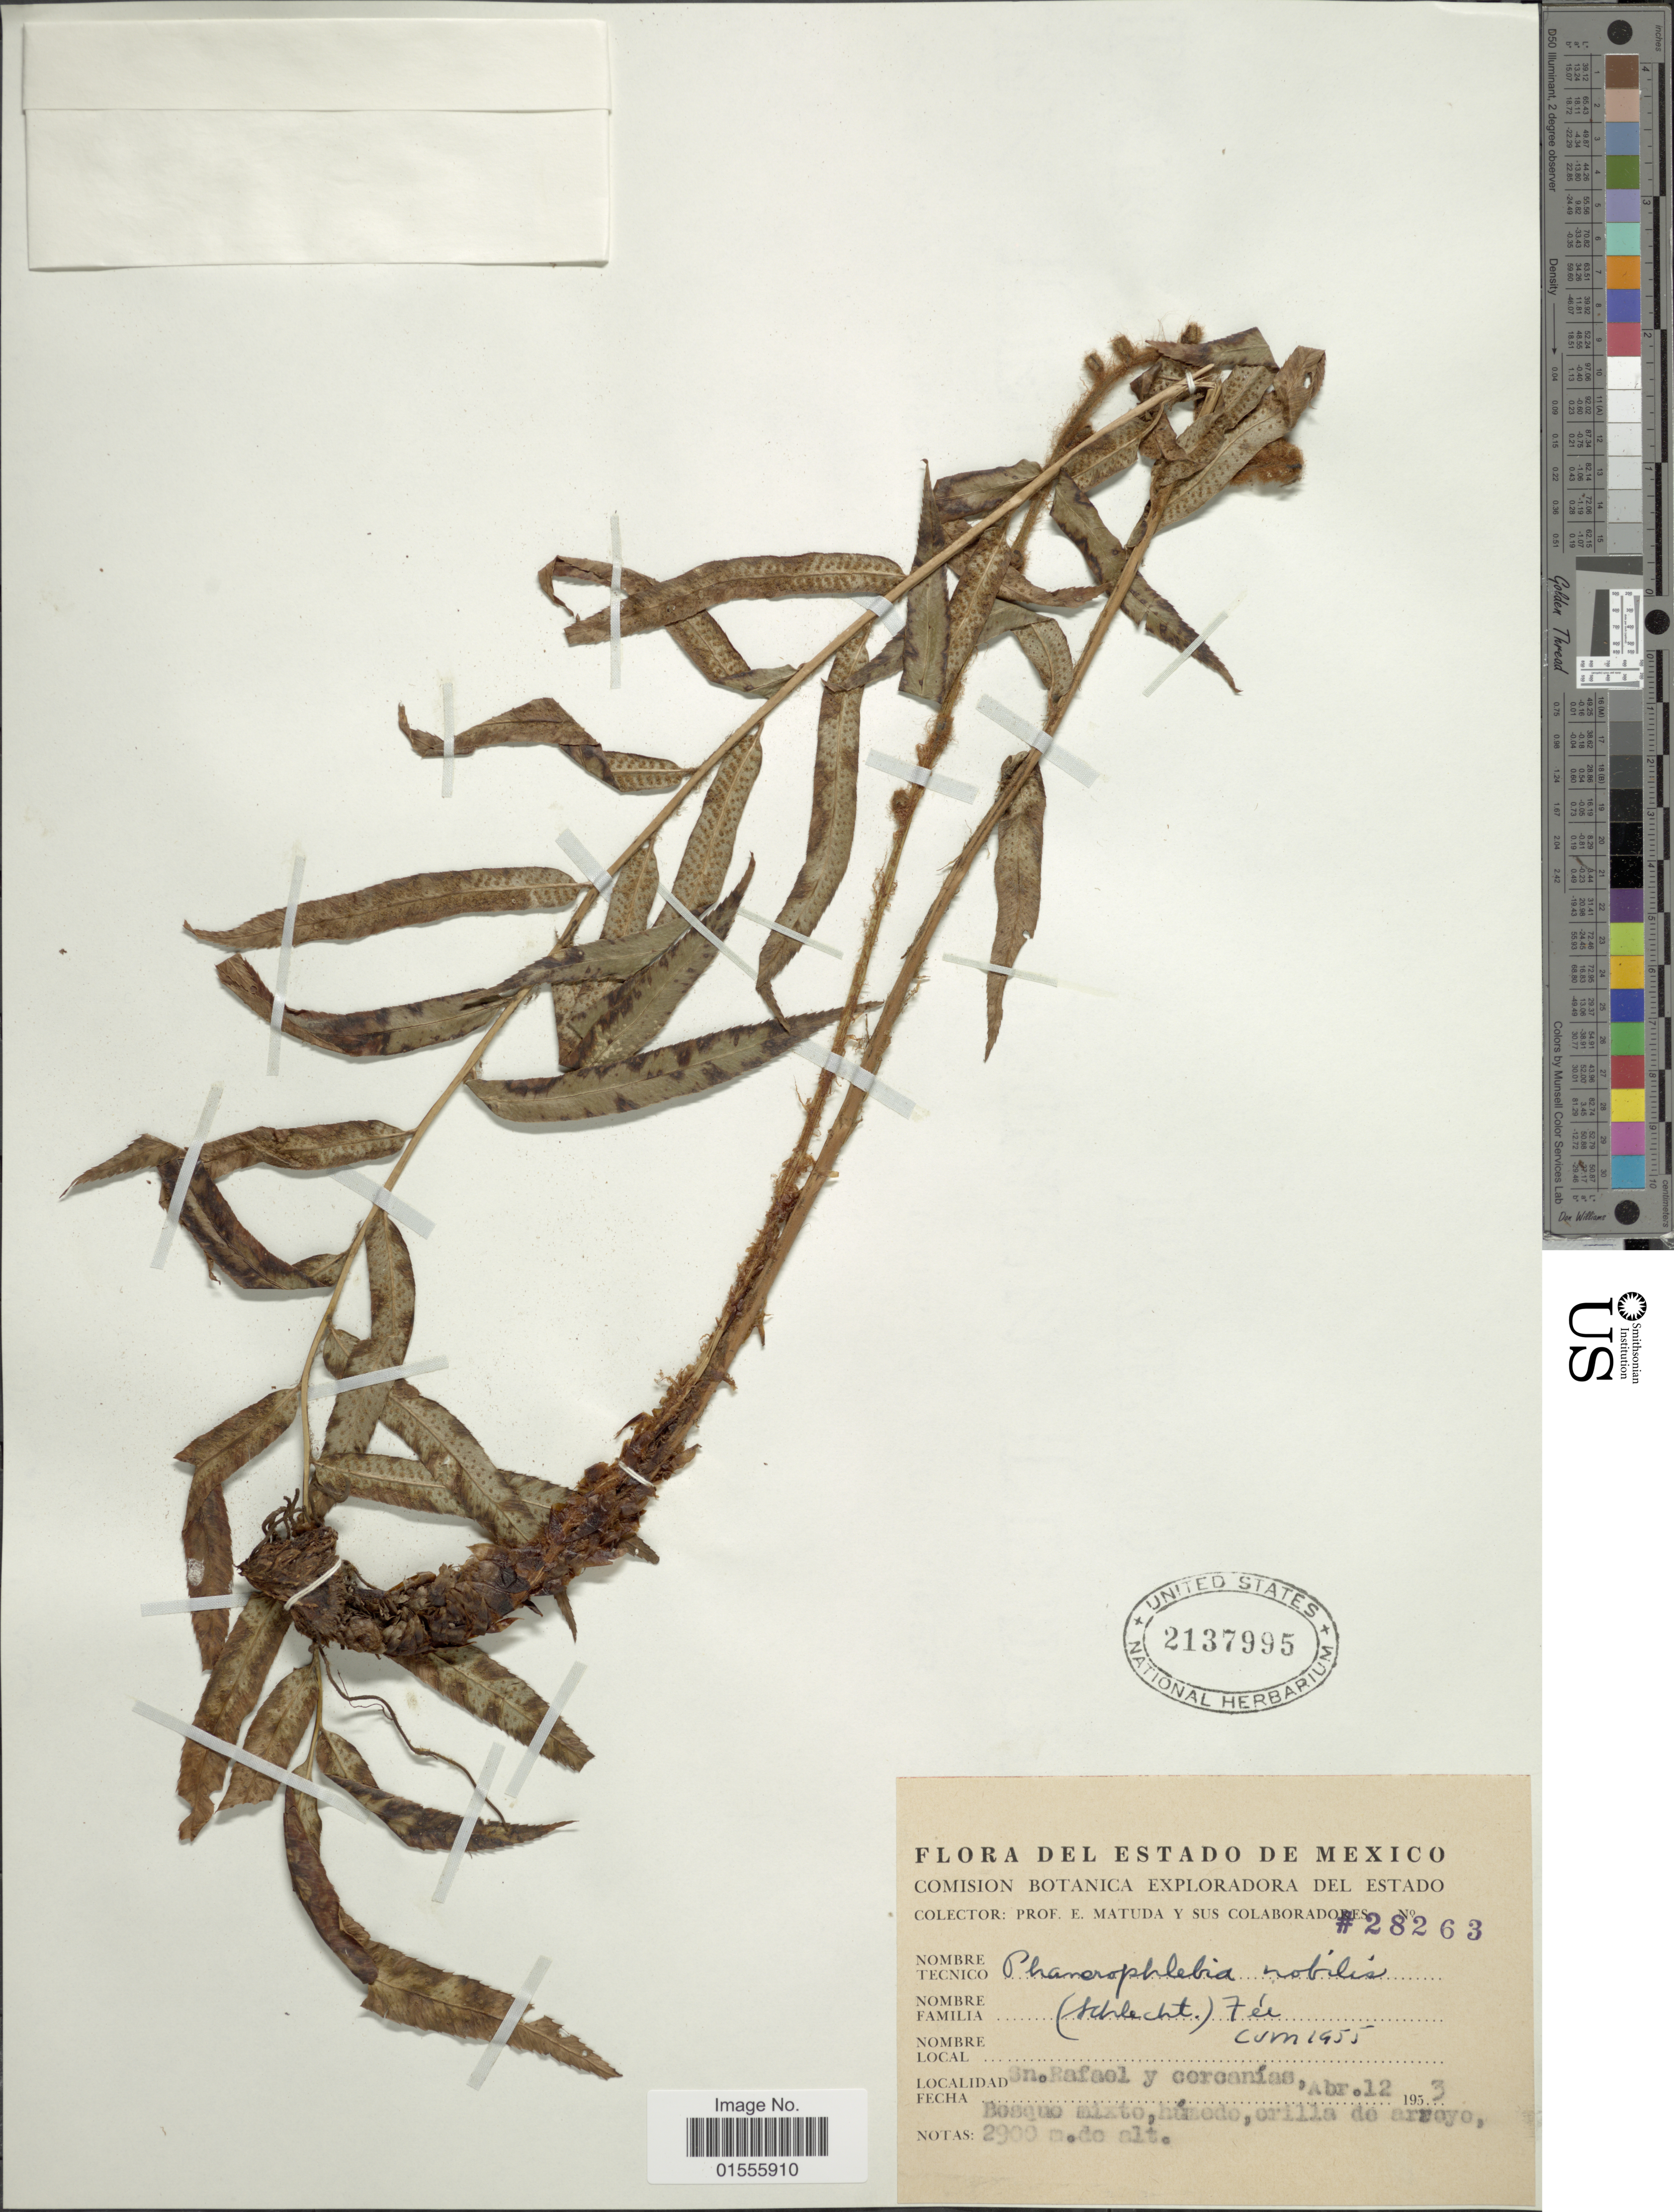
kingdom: Plantae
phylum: Tracheophyta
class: Polypodiopsida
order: Polypodiales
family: Dryopteridaceae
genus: Phanerophlebia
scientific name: Phanerophlebia nobilis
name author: (Schltdl. & Cham.) C. Presl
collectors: E. Matuda & Sus Colaboradores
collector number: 28263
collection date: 1953-04-12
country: Mexico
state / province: México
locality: Sn Rafael y cercanías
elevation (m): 2900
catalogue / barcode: US 2137995